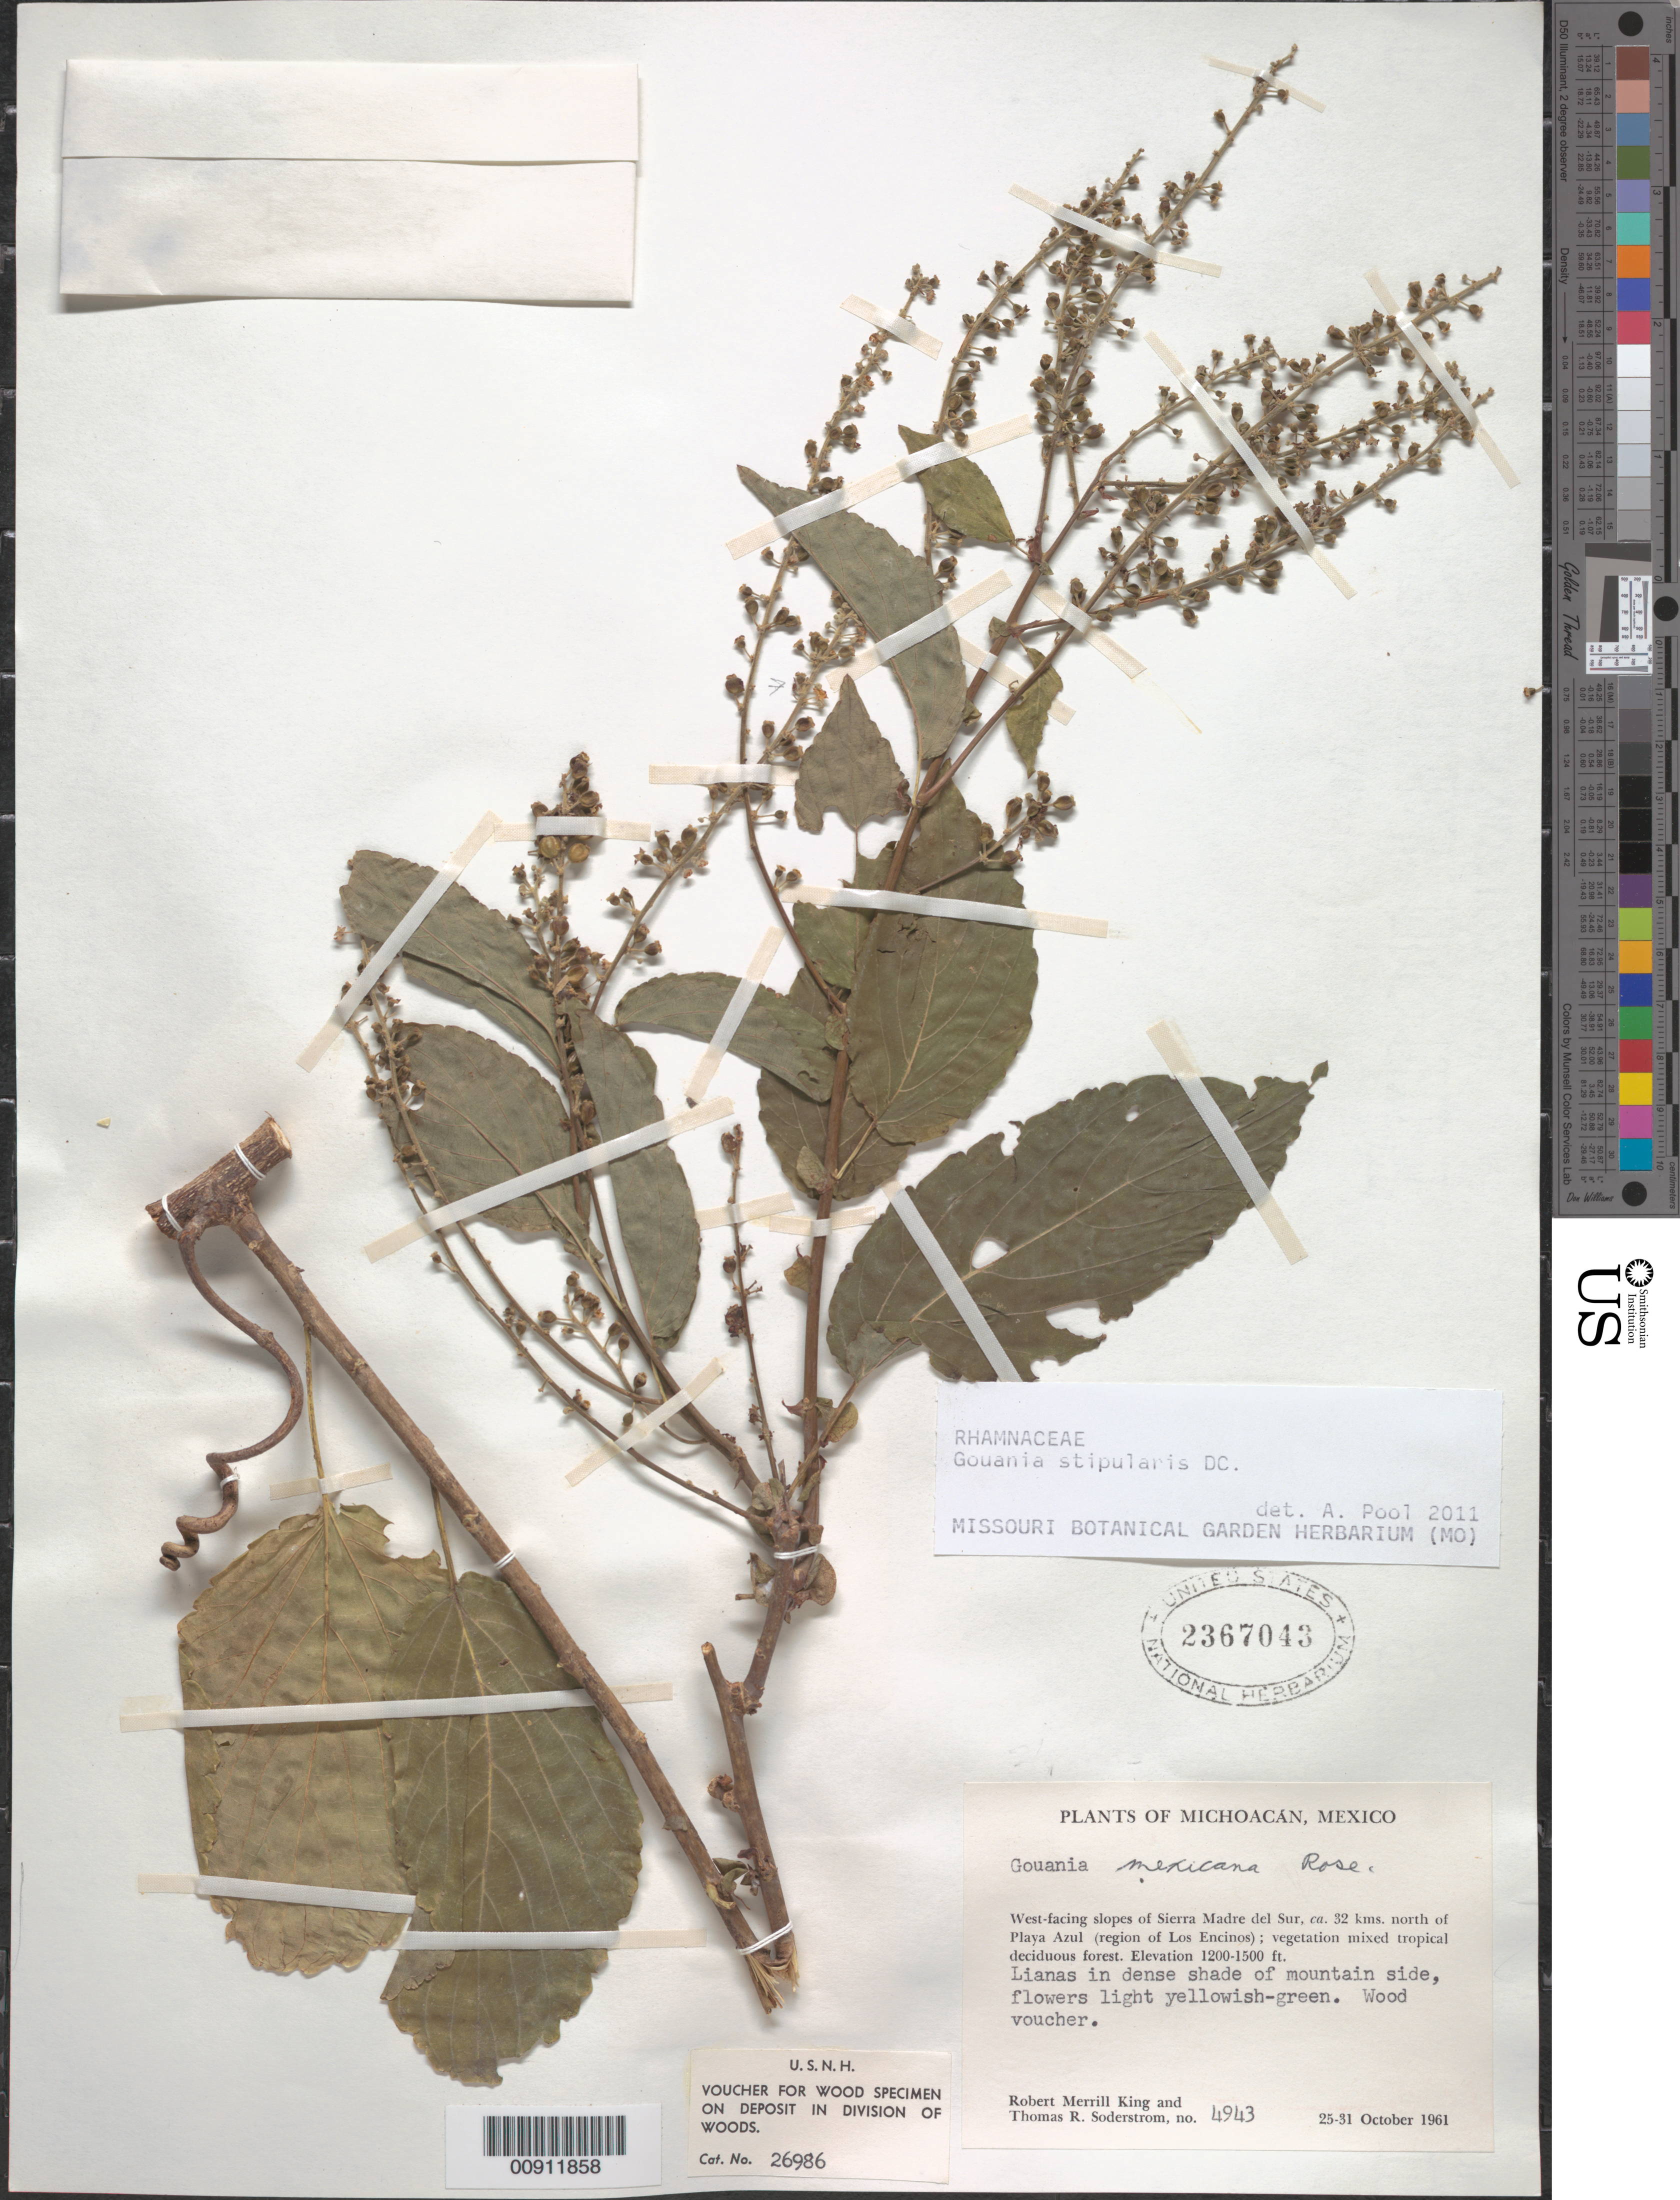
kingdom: Plantae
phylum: Tracheophyta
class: Magnoliopsida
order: Rosales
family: Rhamnaceae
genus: Gouania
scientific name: Gouania stipularis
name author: DC.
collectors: R. M. King & T. R. Soderstrom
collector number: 4943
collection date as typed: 25 Oct 1961 to 31 Oct 1961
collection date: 1961-10-25/1961-10-31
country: Mexico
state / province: Michoacán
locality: West-facing slopes of Sierra Madre del Sur, ca. 32 kms. North of Playa Azul (region of Los Encinos).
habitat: Vegetation mixed tropical deciduous forest. Lianas in dense shade of mountain side.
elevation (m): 366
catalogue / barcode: US 2367043